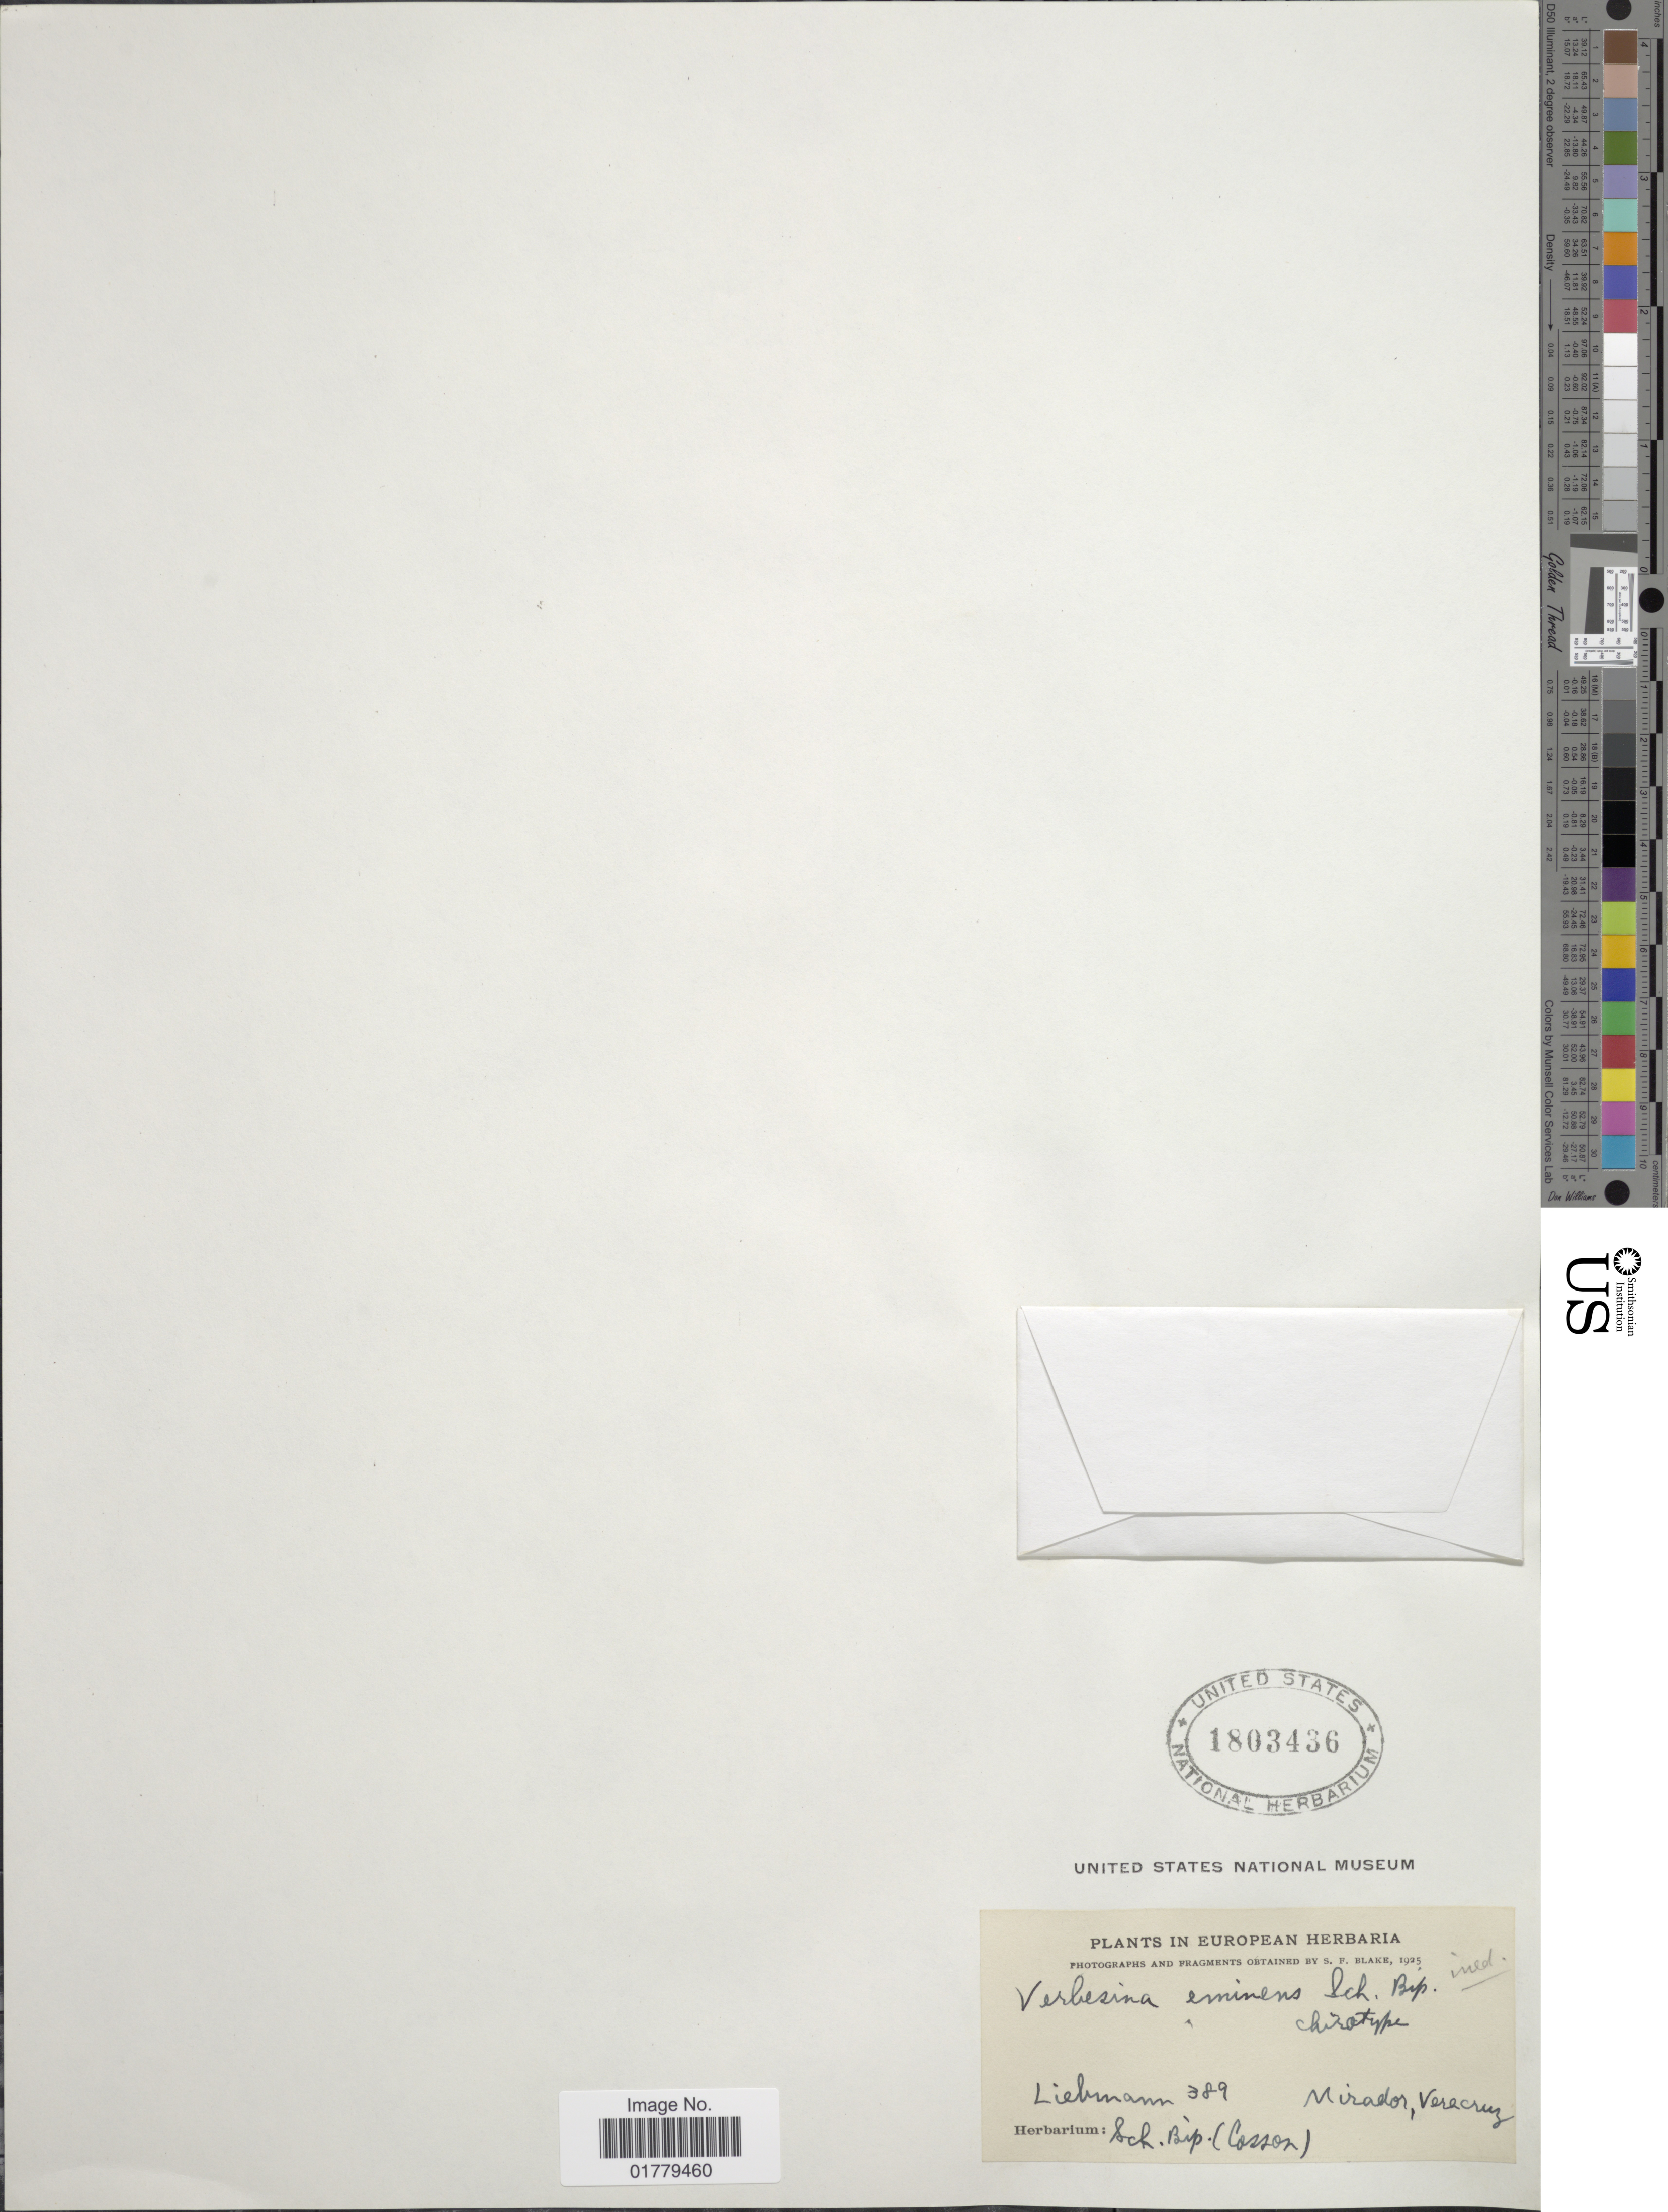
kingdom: Plantae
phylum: Tracheophyta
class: Magnoliopsida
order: Asterales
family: Asteraceae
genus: Verbesina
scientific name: Verbesina eminens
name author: Sch. Bip.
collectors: Liebmann, --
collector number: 389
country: Mexico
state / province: Veracruz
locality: Mirador, Veracruz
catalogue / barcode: US 1803436